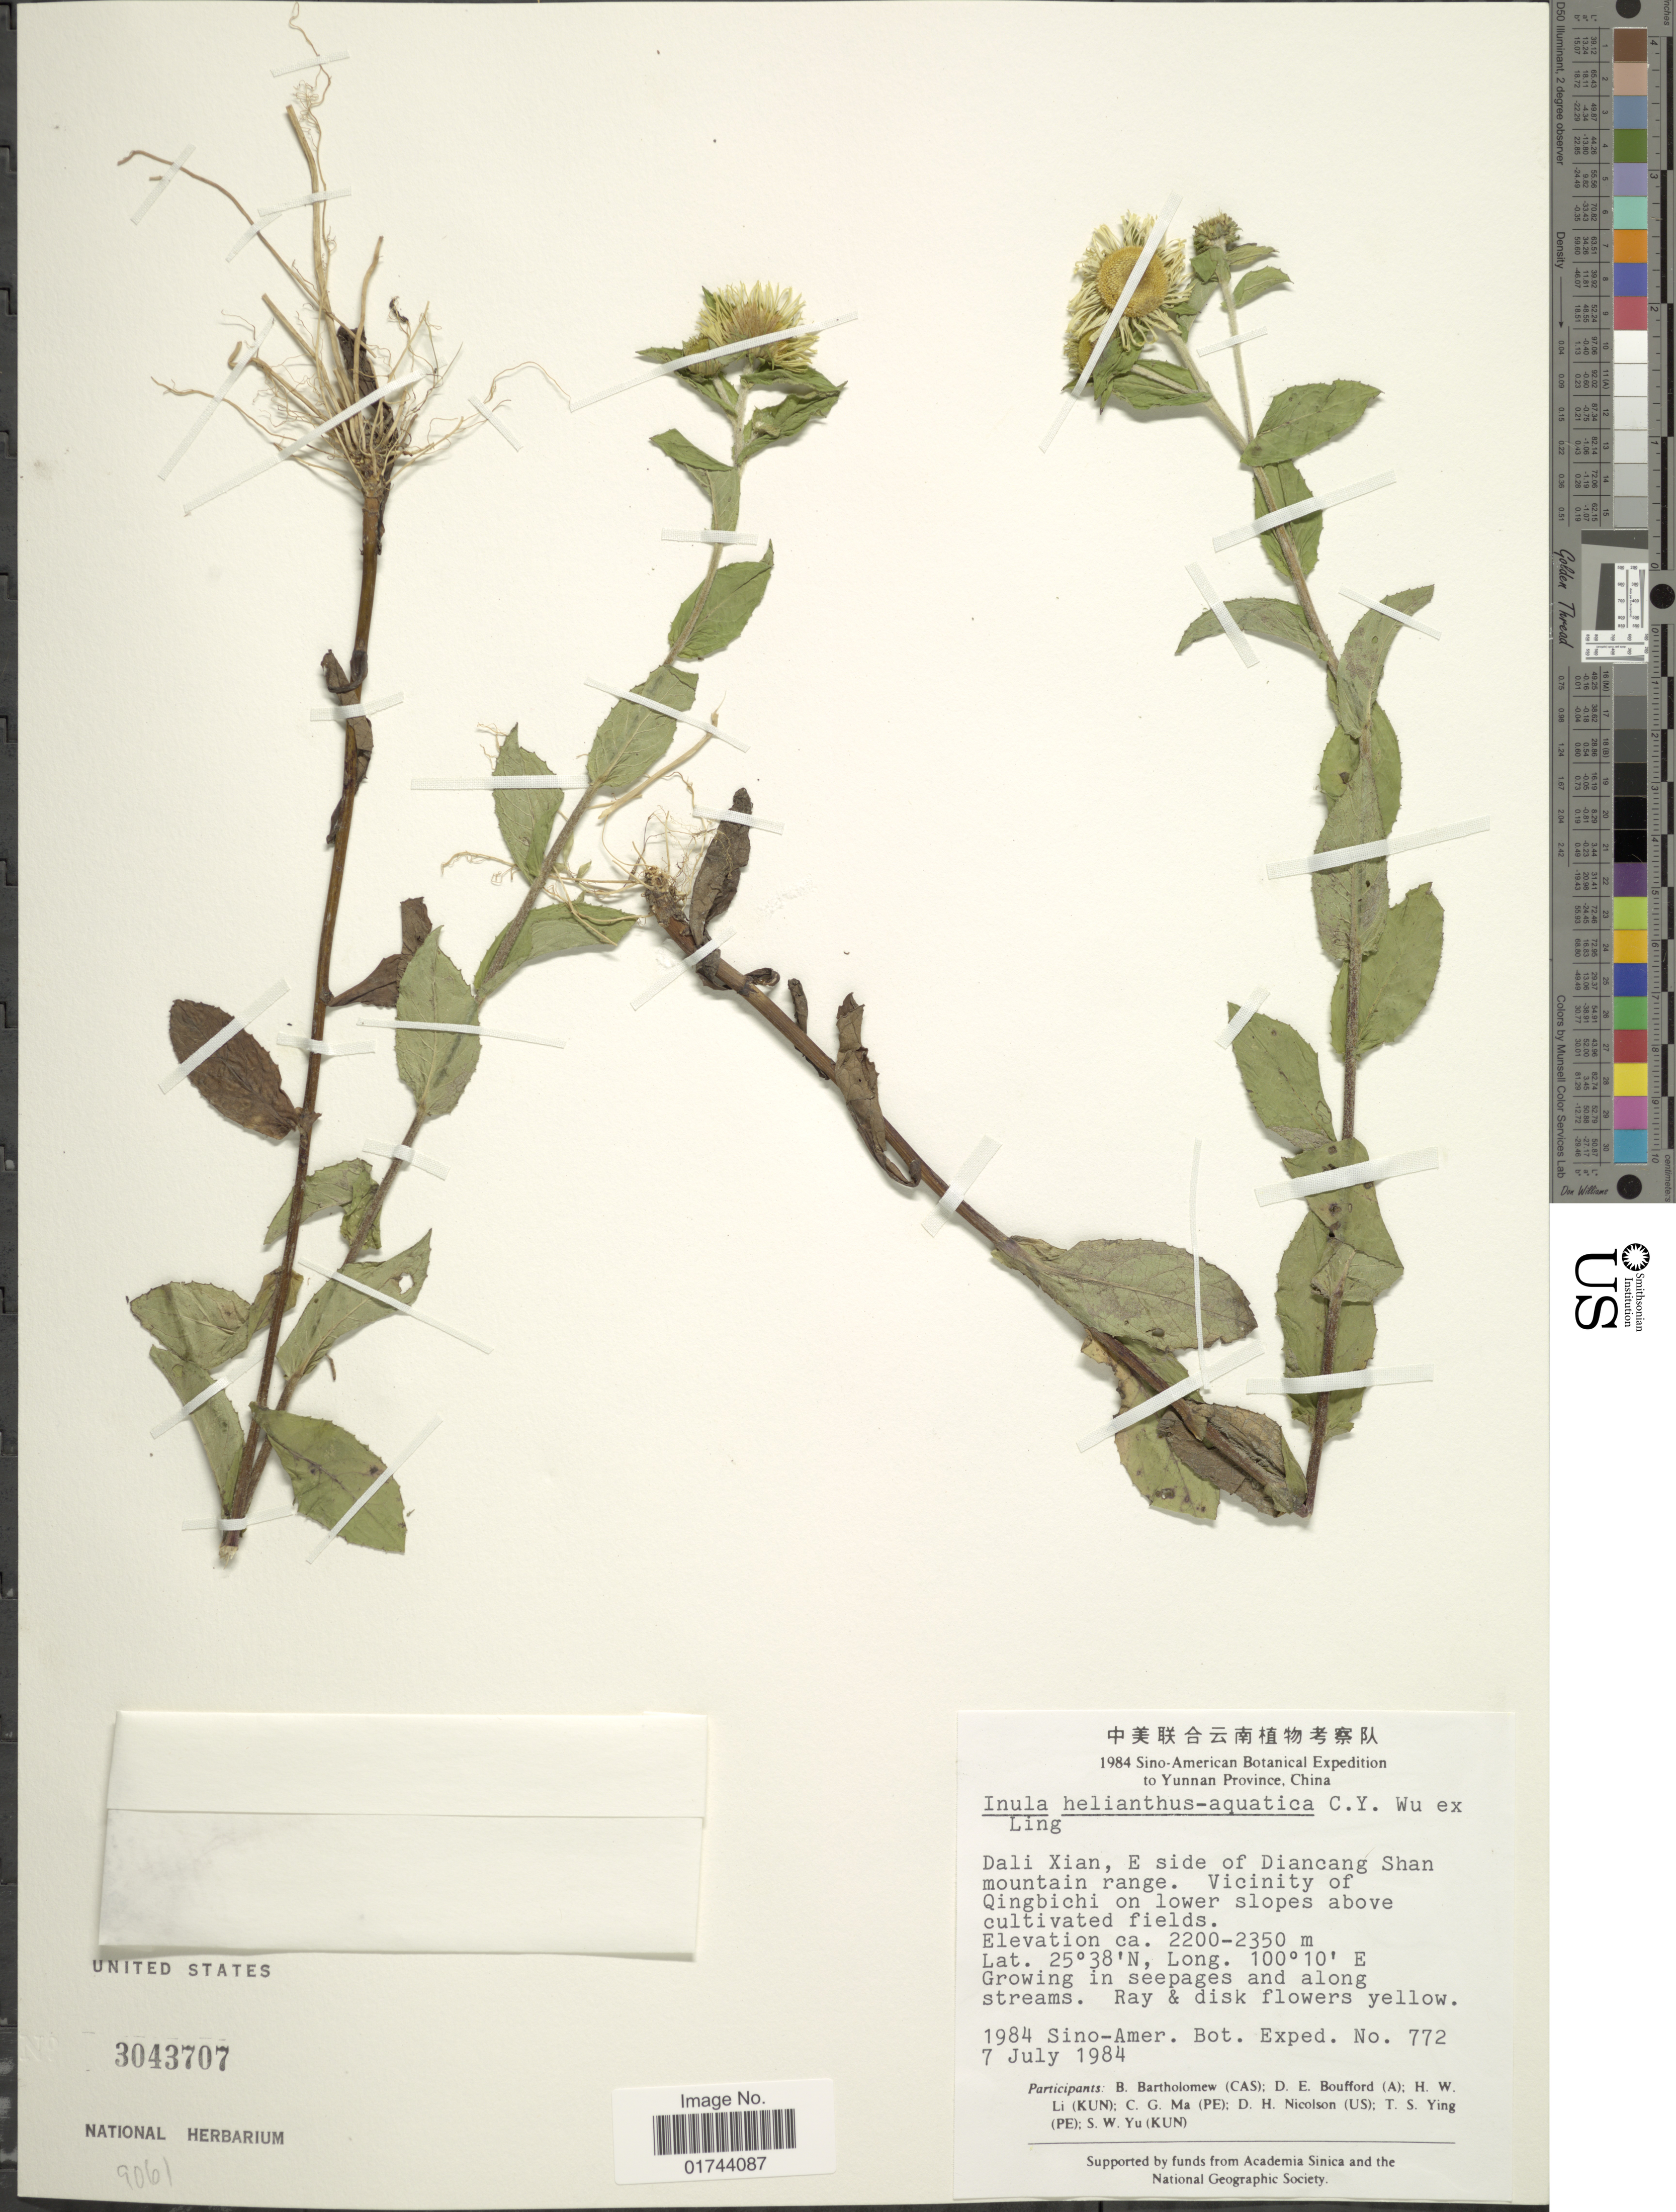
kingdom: Plantae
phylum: Tracheophyta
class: Magnoliopsida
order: Asterales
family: Asteraceae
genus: Inula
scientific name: Inula helianthus-aquatilis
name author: C.Y. Wu ex Y. Ling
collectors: Sino-Amer. Bot. Exped. 1984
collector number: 772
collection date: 1984-07-07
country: China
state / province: Yunnan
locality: Dali Xian, E side of Diancang Shan mountain range, vicinity of Qingbichi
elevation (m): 2200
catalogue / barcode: US 3043707